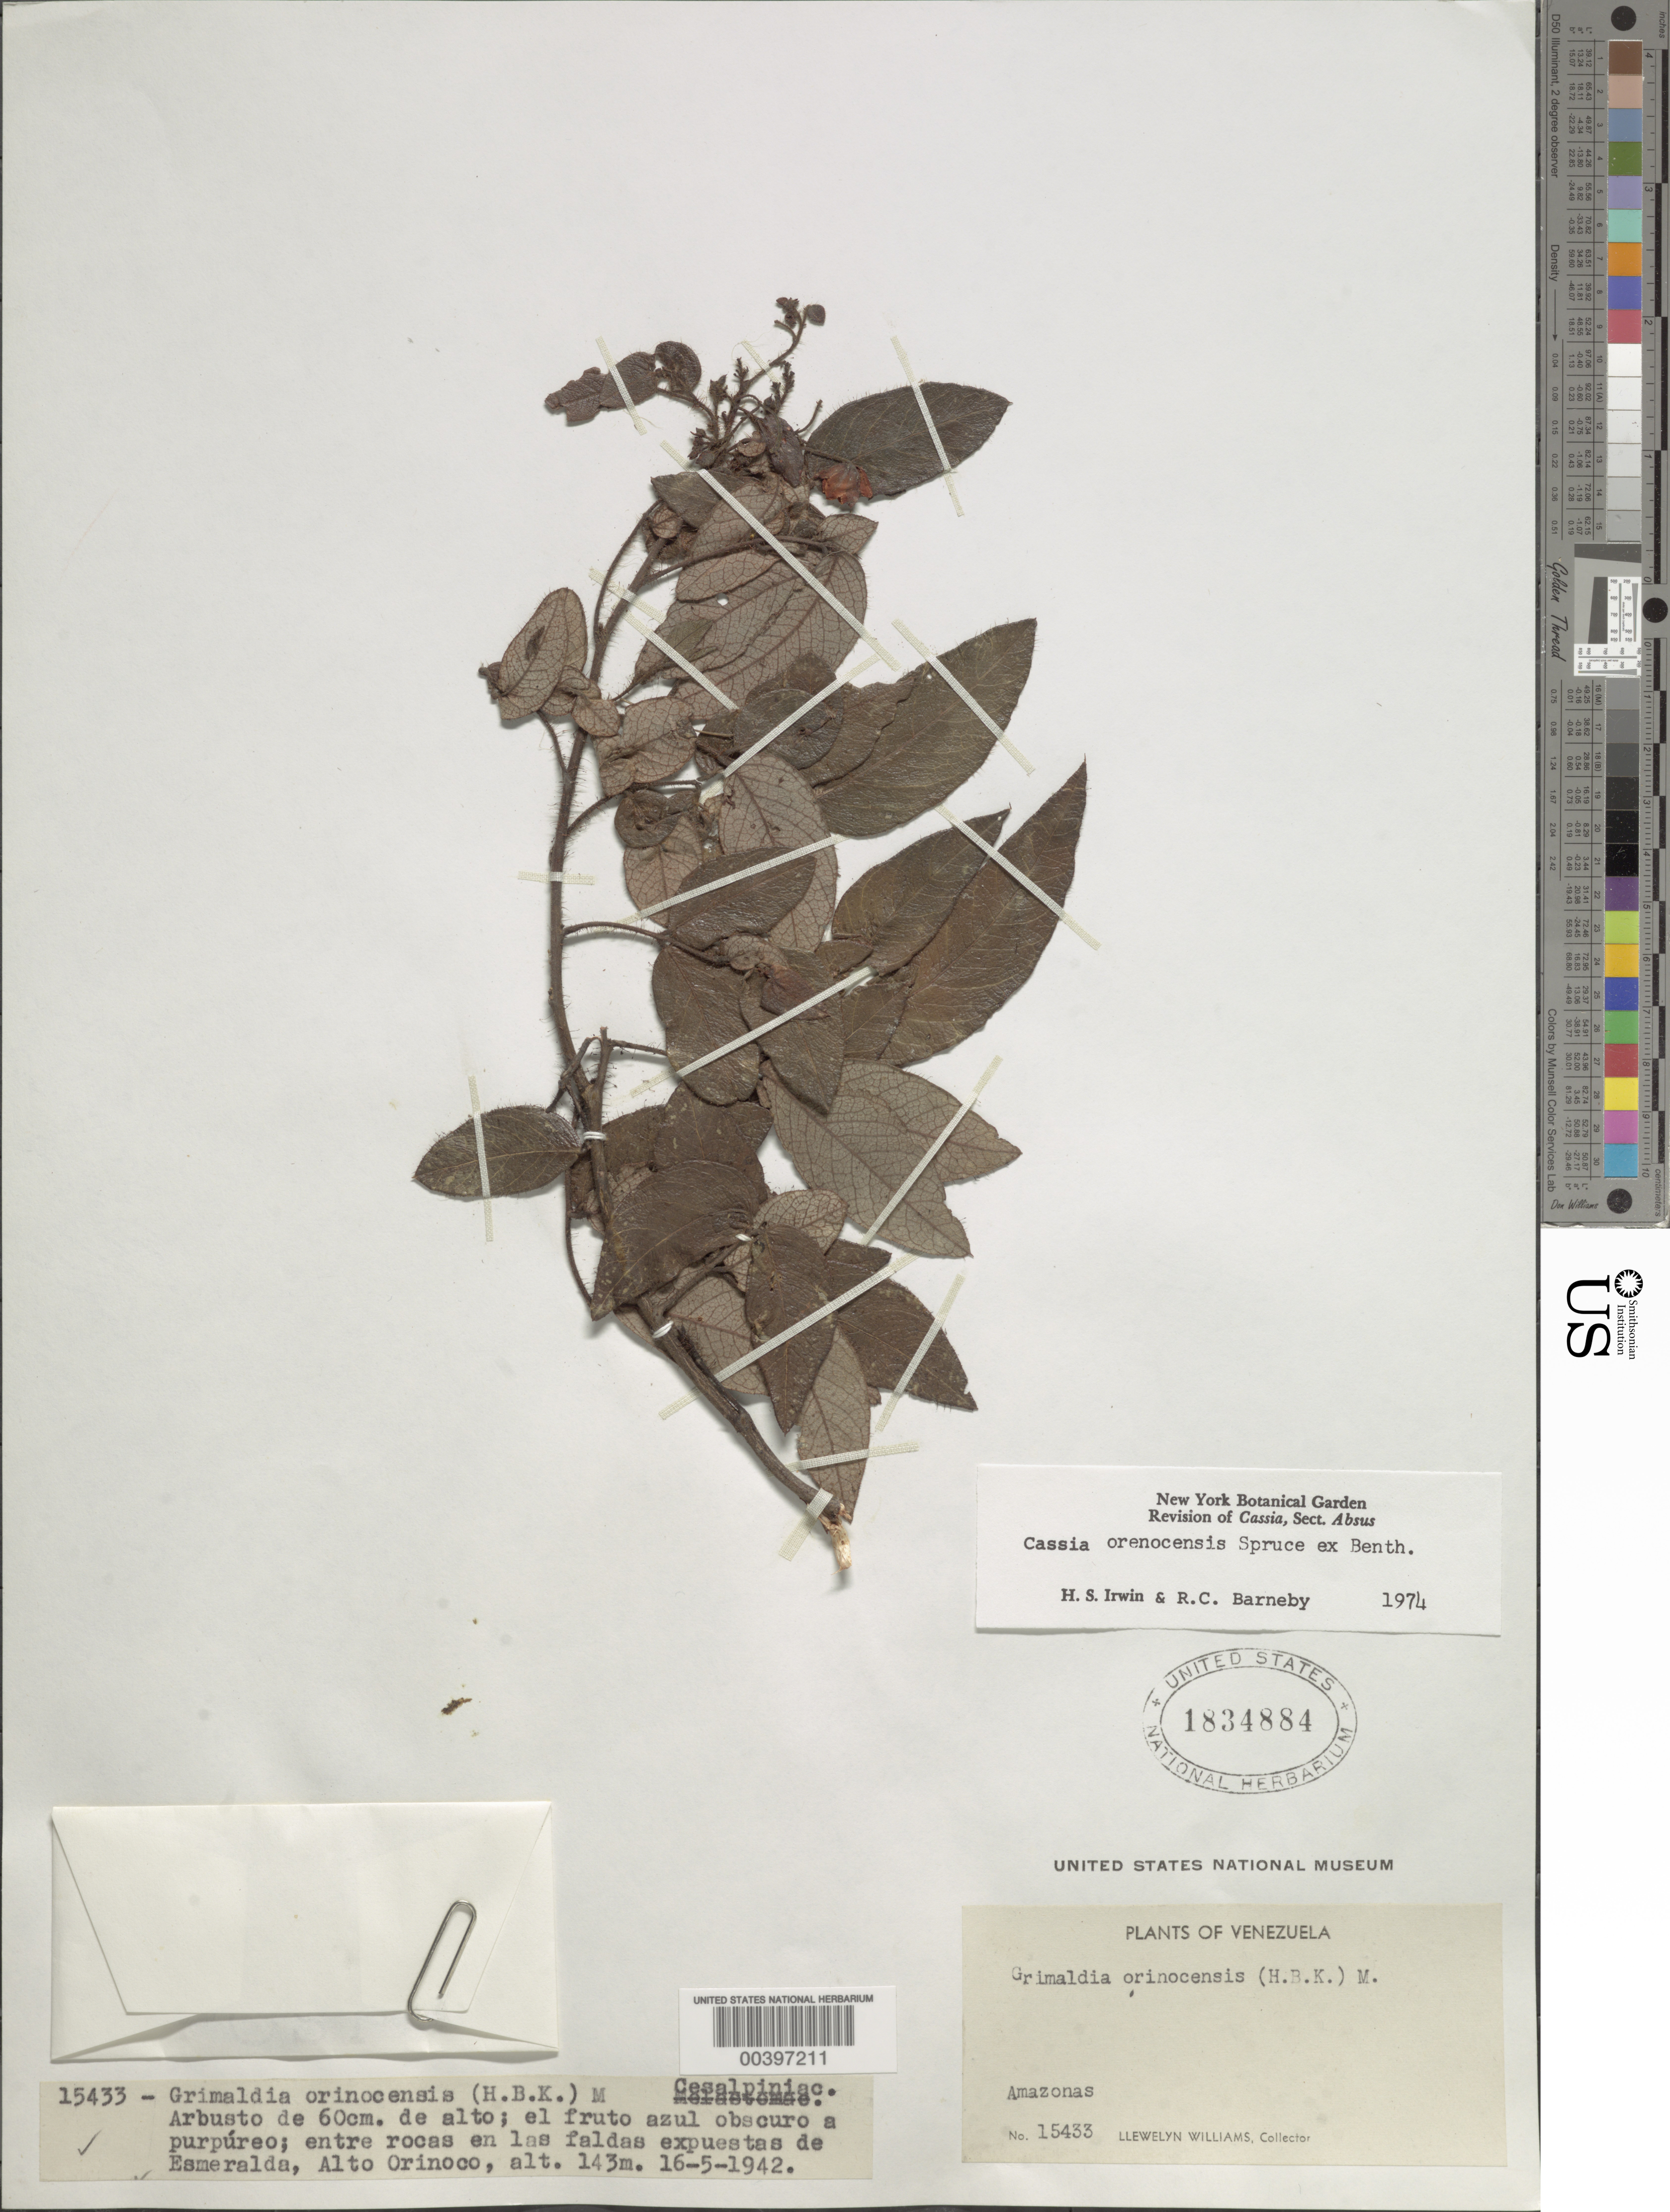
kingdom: Plantae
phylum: Tracheophyta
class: Magnoliopsida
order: Fabales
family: Fabaceae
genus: Chamaecrista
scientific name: Chamaecrista orenocensis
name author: (Spruce ex Benth.) H.S. Irwin & Barneby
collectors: Ll. Williams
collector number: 15433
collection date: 1942-05-16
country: Venezuela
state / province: Amazonas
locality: Esmeralda, Alto Orinoco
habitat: Entre rocas en las faldas expuestas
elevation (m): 143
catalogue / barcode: US 1834884